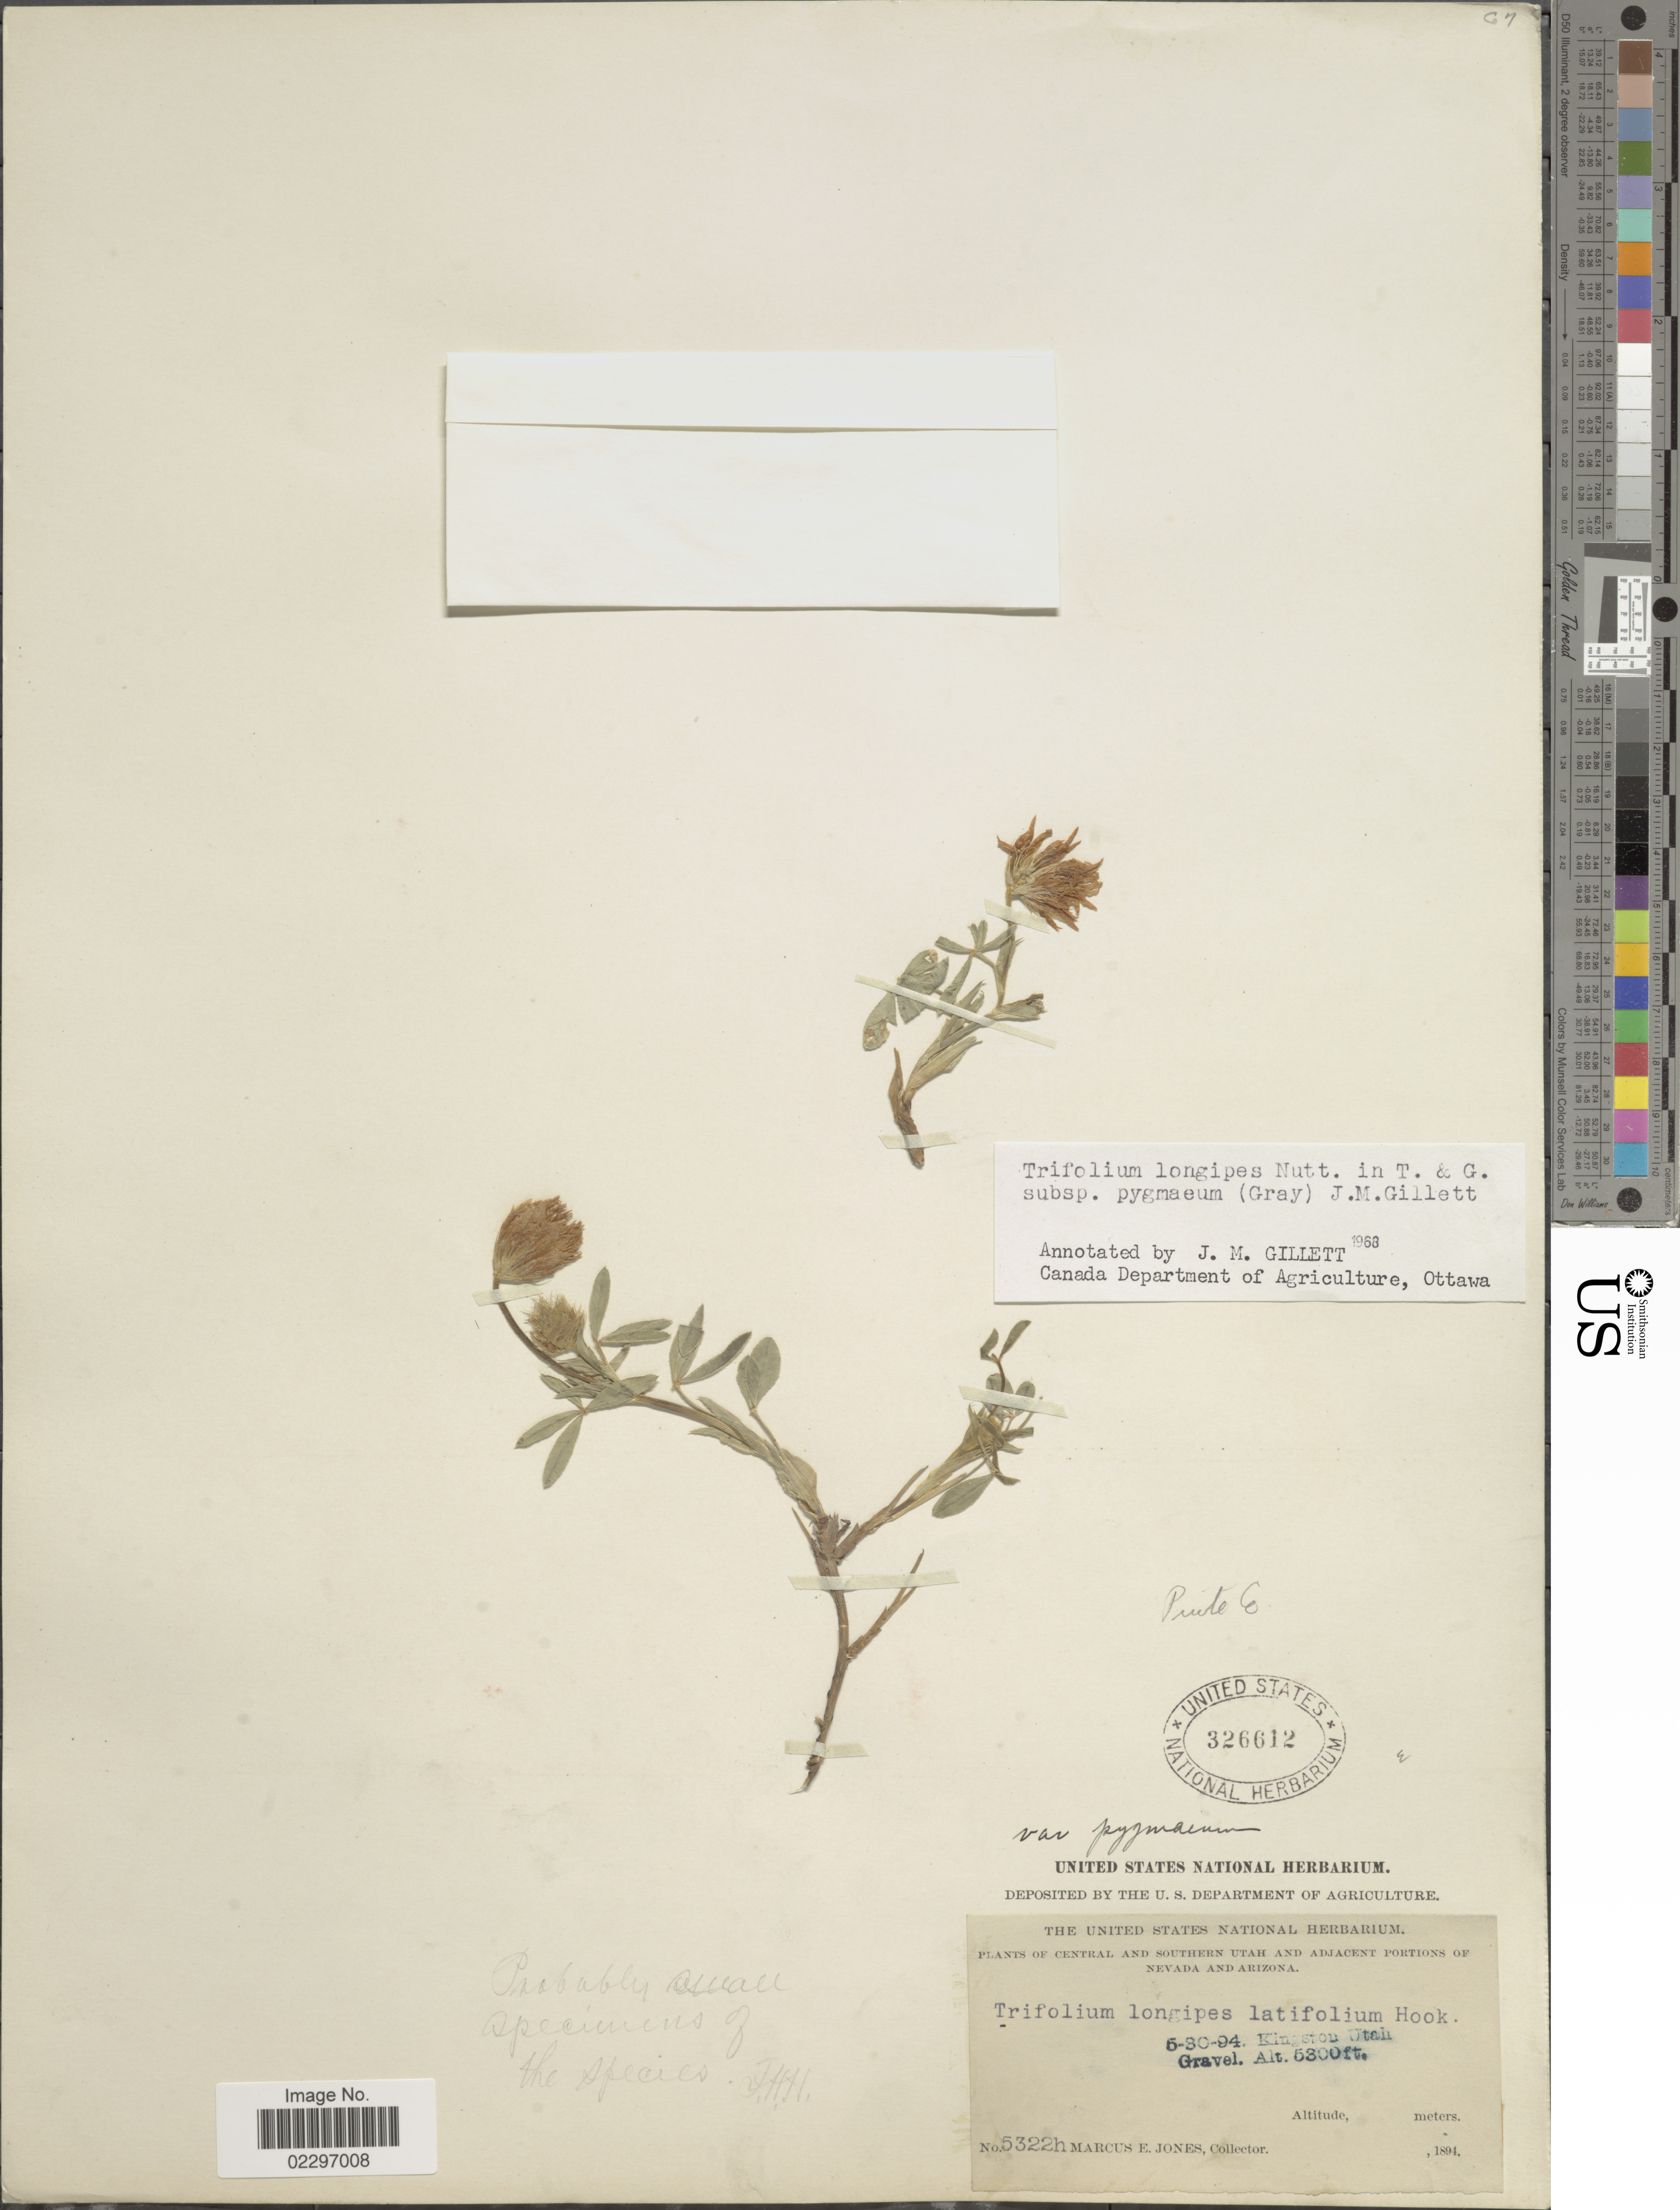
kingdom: Plantae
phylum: Tracheophyta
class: Magnoliopsida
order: Fabales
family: Fabaceae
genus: Trifolium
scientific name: Trifolium longipes var. pygmaeum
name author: A. Gray in Ives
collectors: M. E. Jones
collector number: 5322h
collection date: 1894-05-30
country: United States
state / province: Utah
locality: Central and Southern Utah and Adjacent Portion of Nevada and Arizona, Kingston Utah Gravel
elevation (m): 1615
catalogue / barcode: US 326612